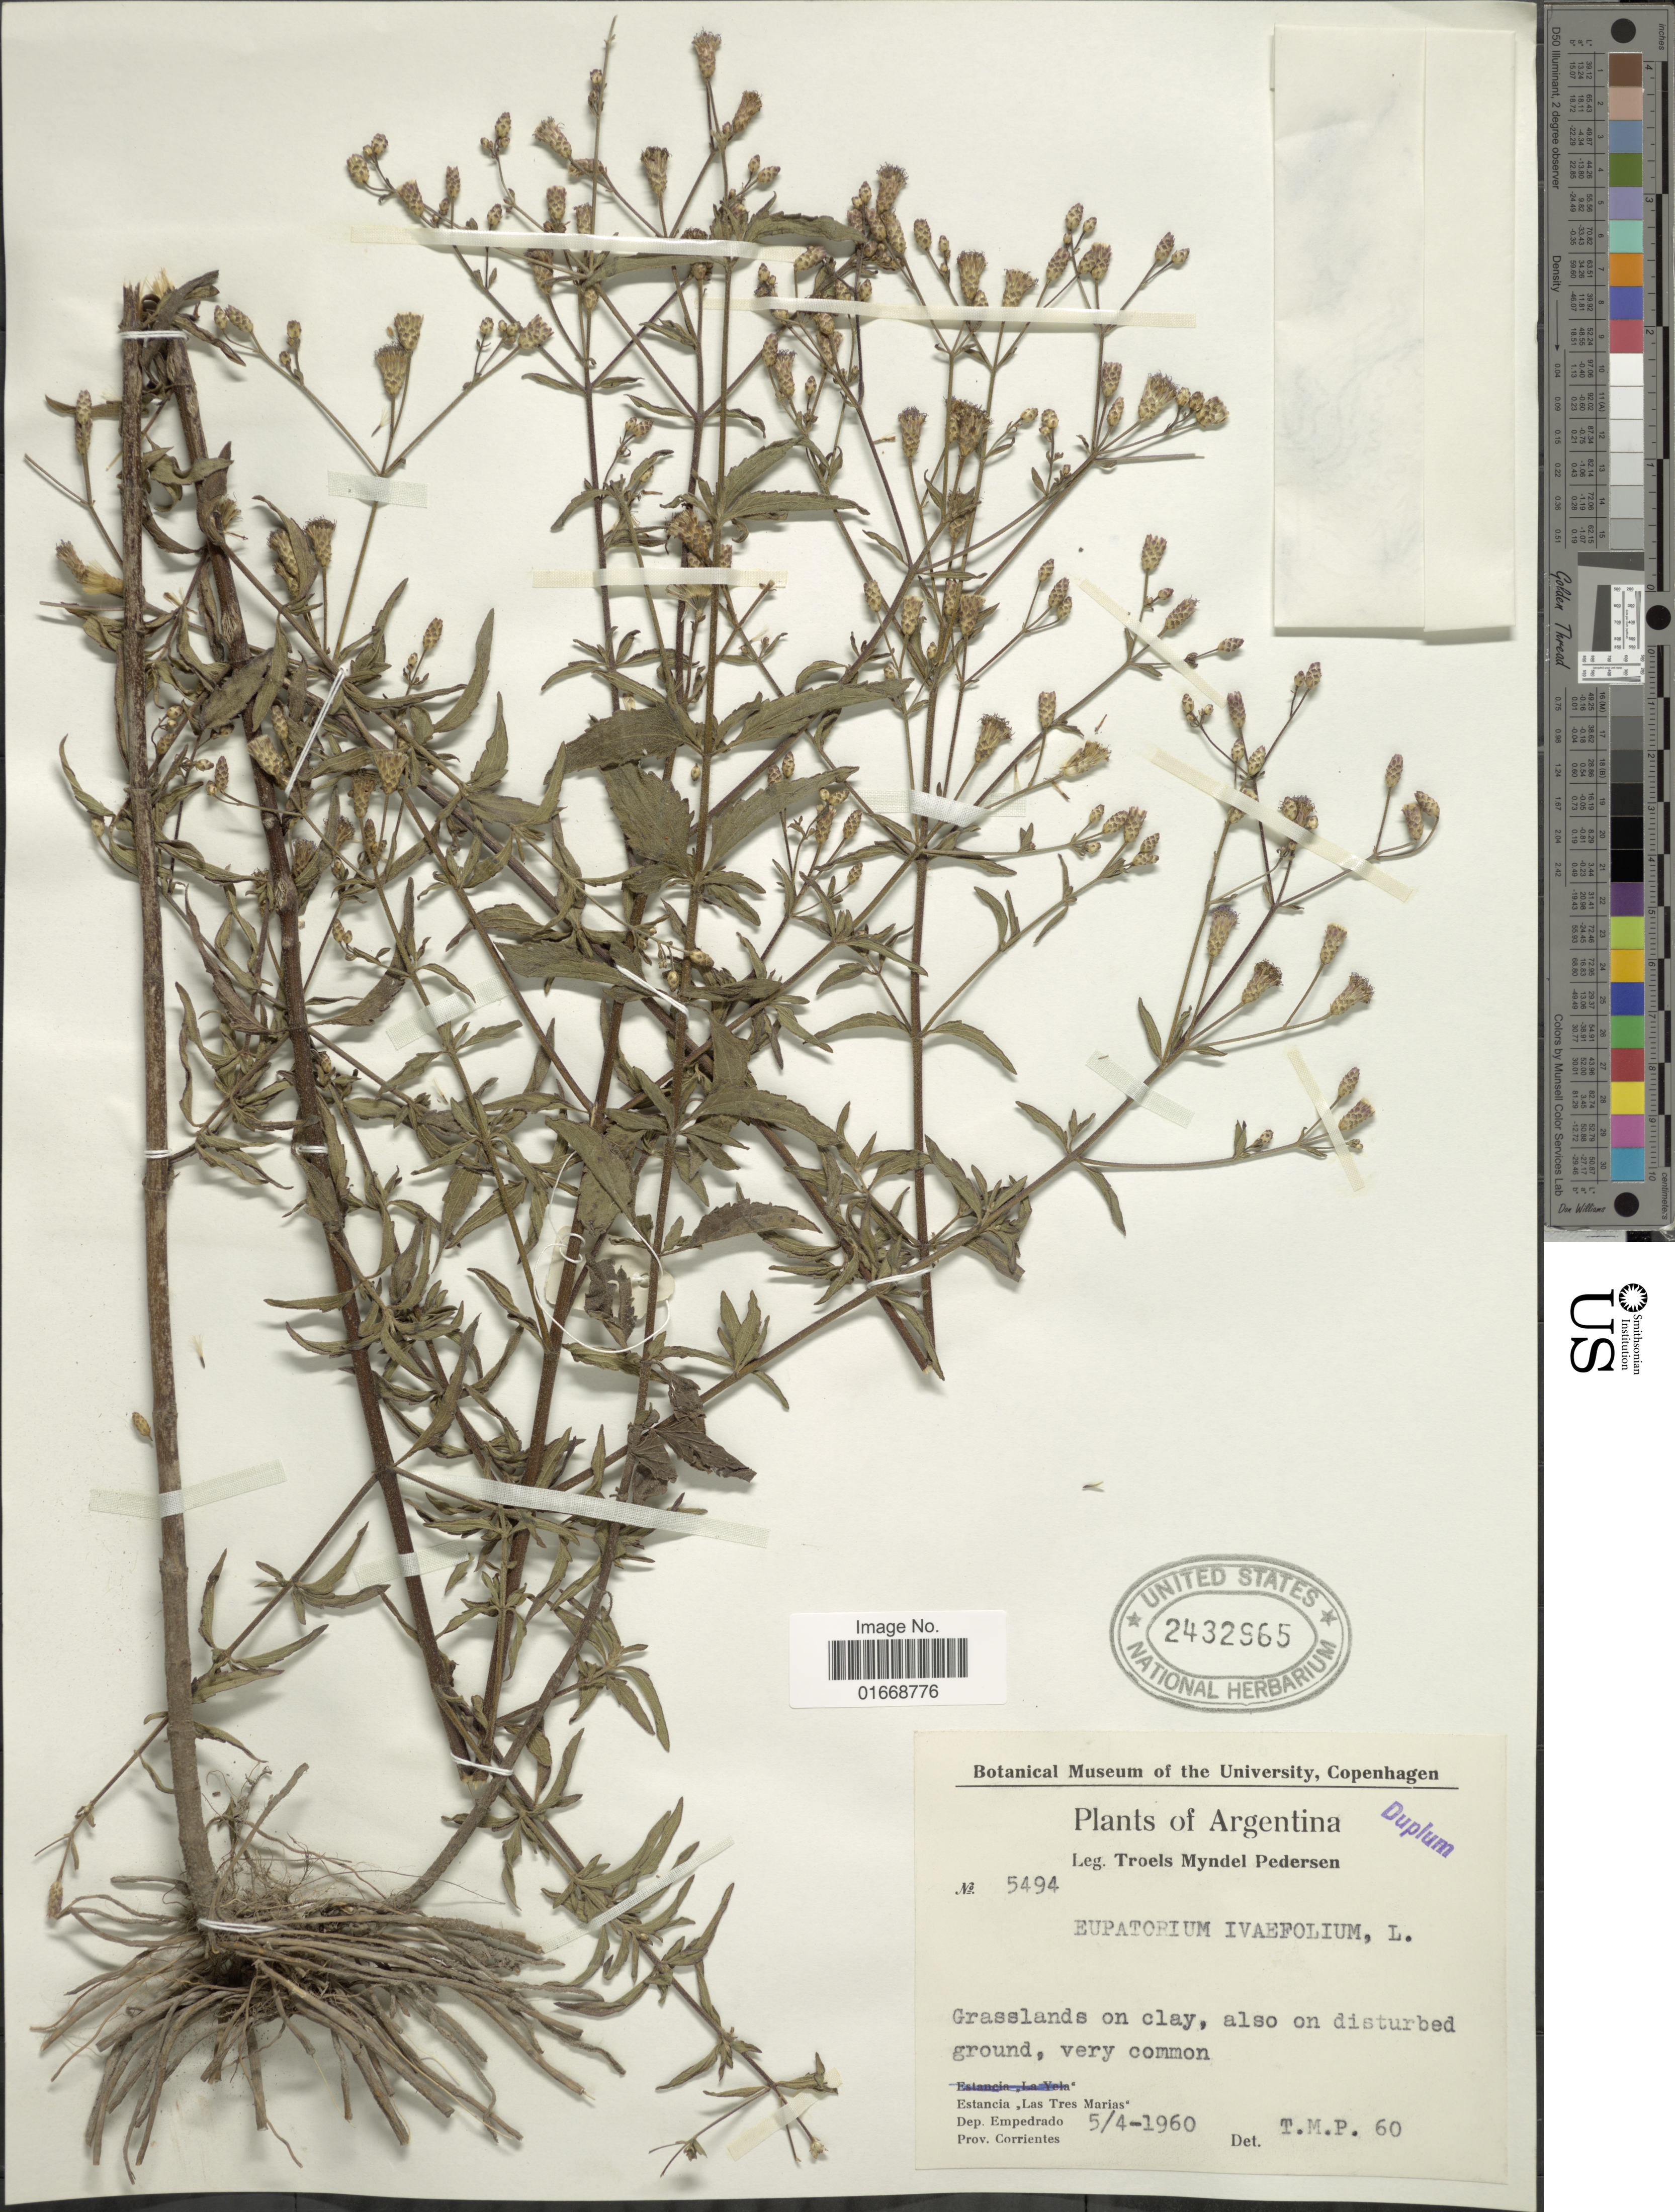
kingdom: Plantae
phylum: Tracheophyta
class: Magnoliopsida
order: Asterales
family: Asteraceae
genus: Chromolaena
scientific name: Chromolaena ivaefolia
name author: (L.) R.M. King & H. Rob.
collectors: T. Pederson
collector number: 5494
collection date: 1960-04-05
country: Argentina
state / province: Corrientes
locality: Estancia Las Tres Marias, Dep. Empedrado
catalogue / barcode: US 2432965